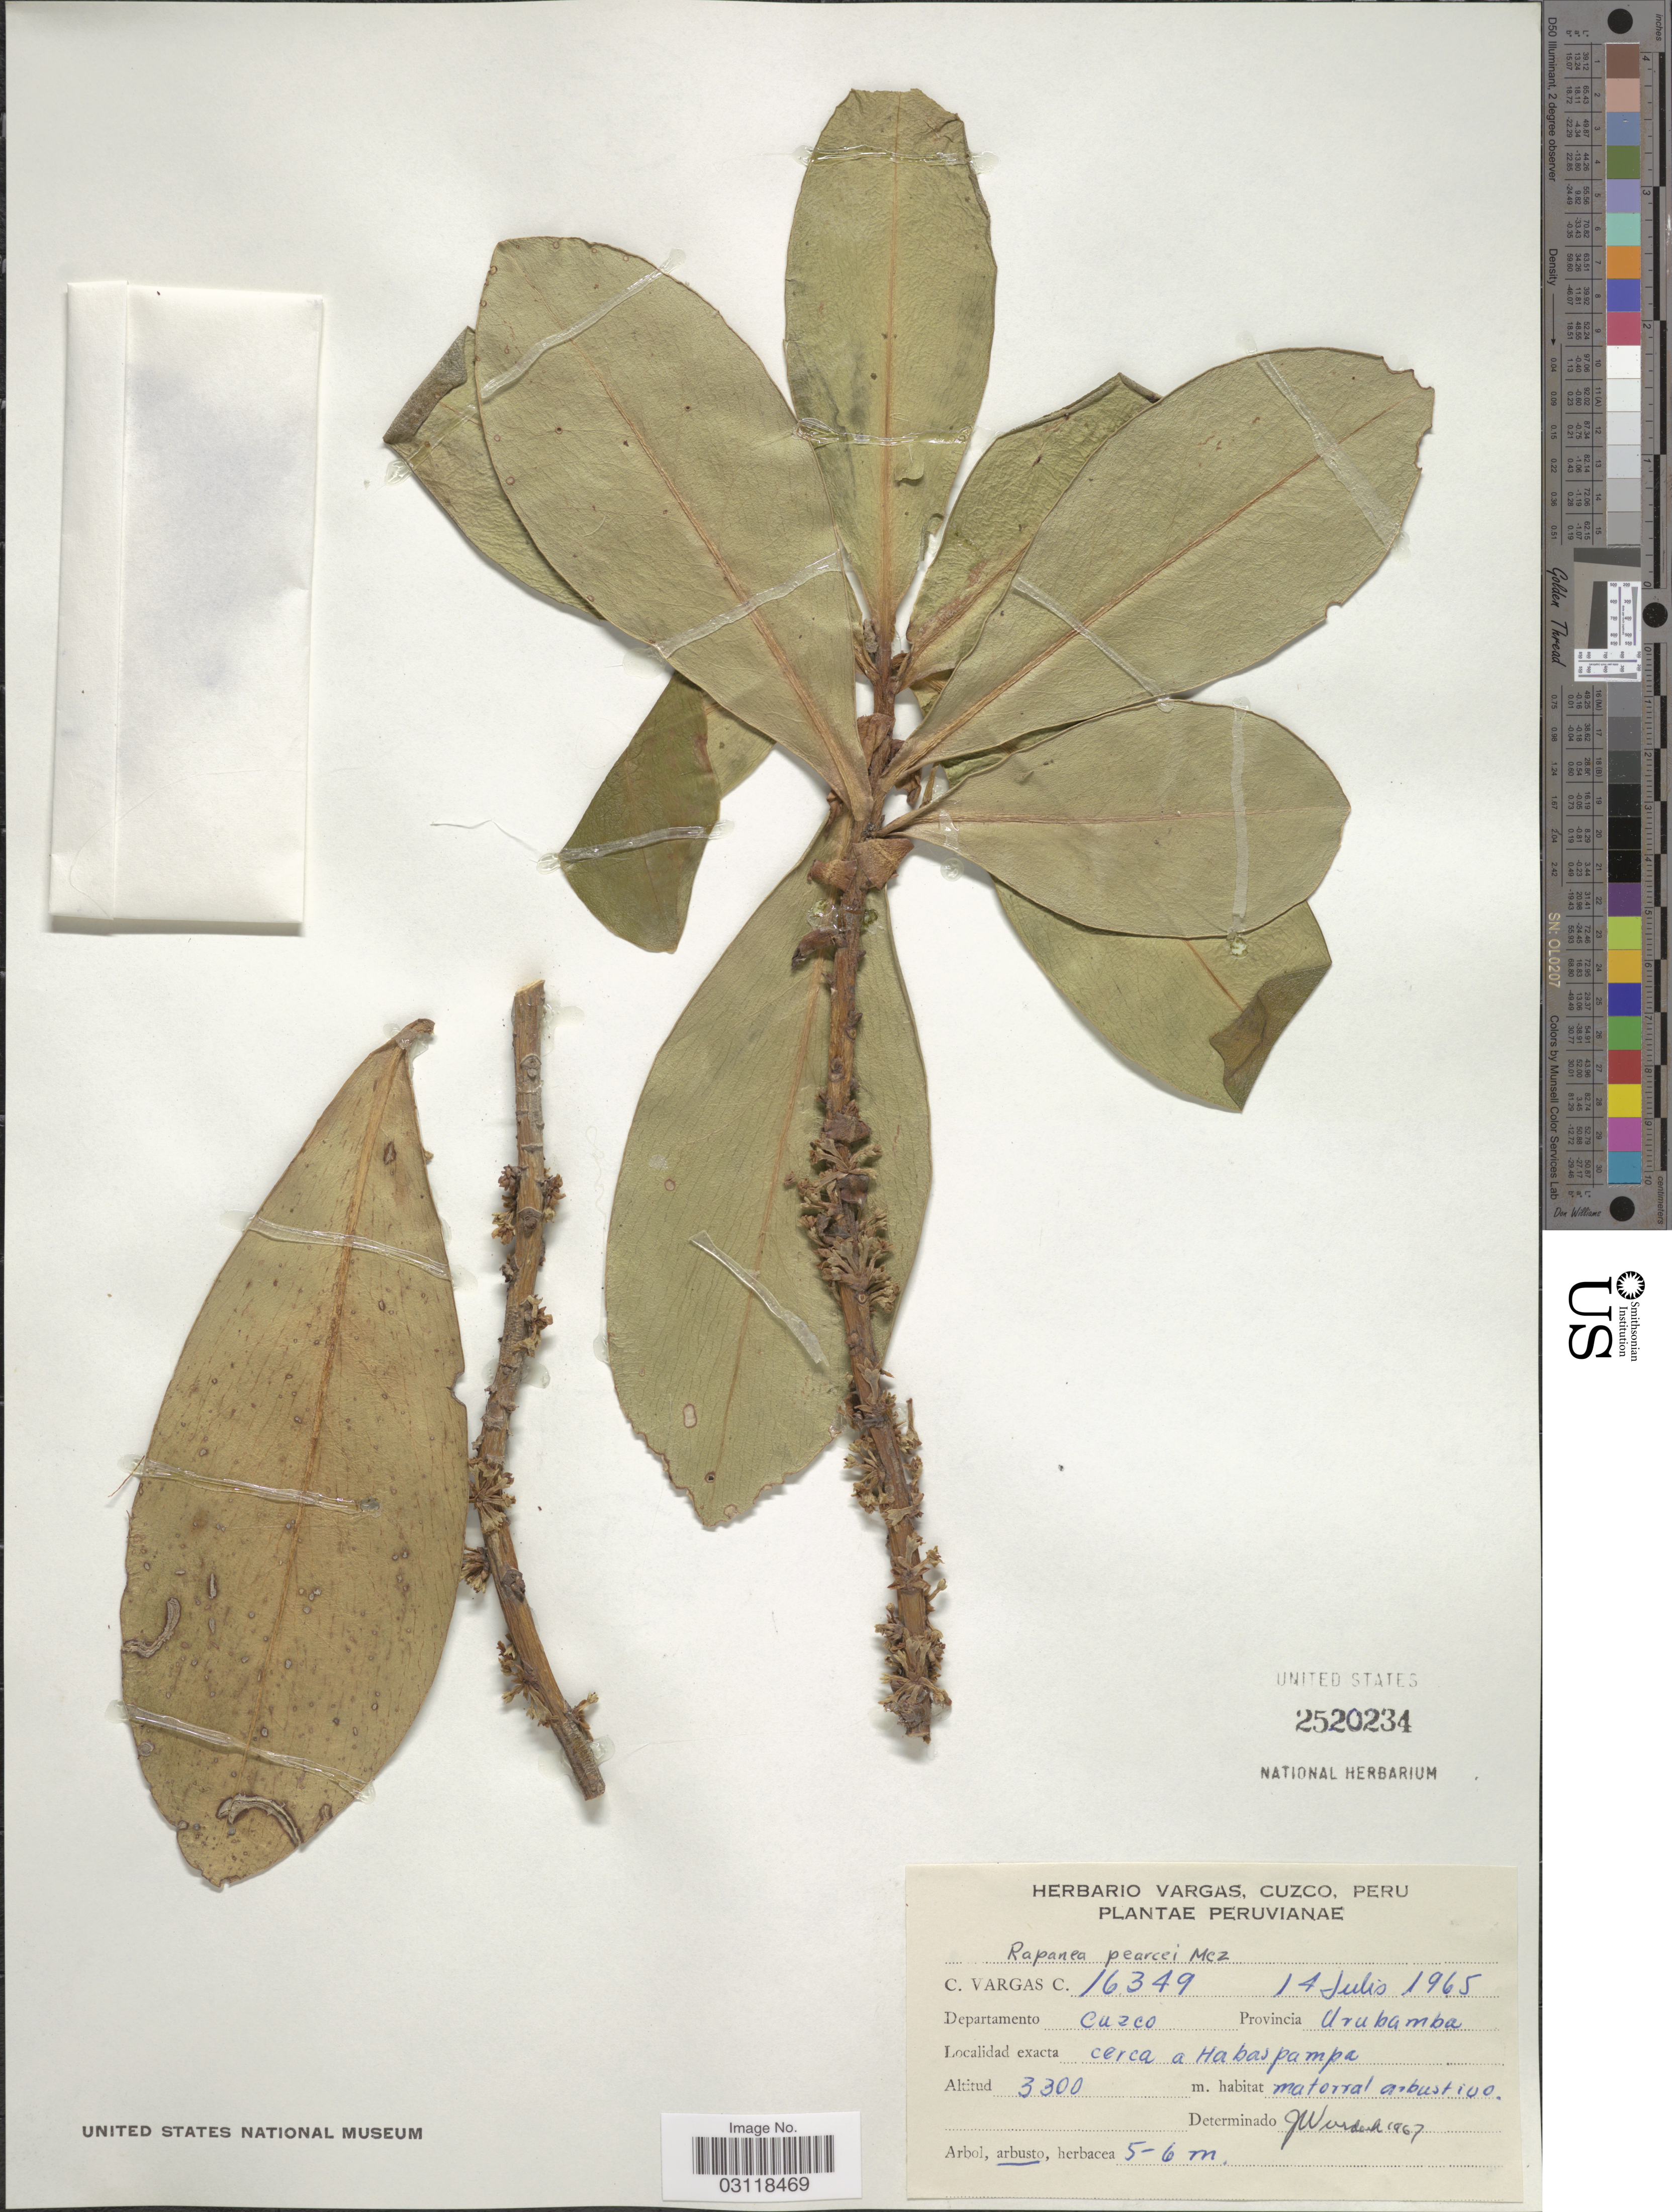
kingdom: Plantae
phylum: Tracheophyta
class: Magnoliopsida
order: Ericales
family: Primulaceae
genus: Rapanea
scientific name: Rapanea pearcei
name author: Mez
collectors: C. Vargas Calderón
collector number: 16349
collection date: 1965-07-14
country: Peru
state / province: Cusco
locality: Departamento Cuzco. Provincia Urubamba. Cerca a Habaspampa.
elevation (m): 3300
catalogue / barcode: US 2520234